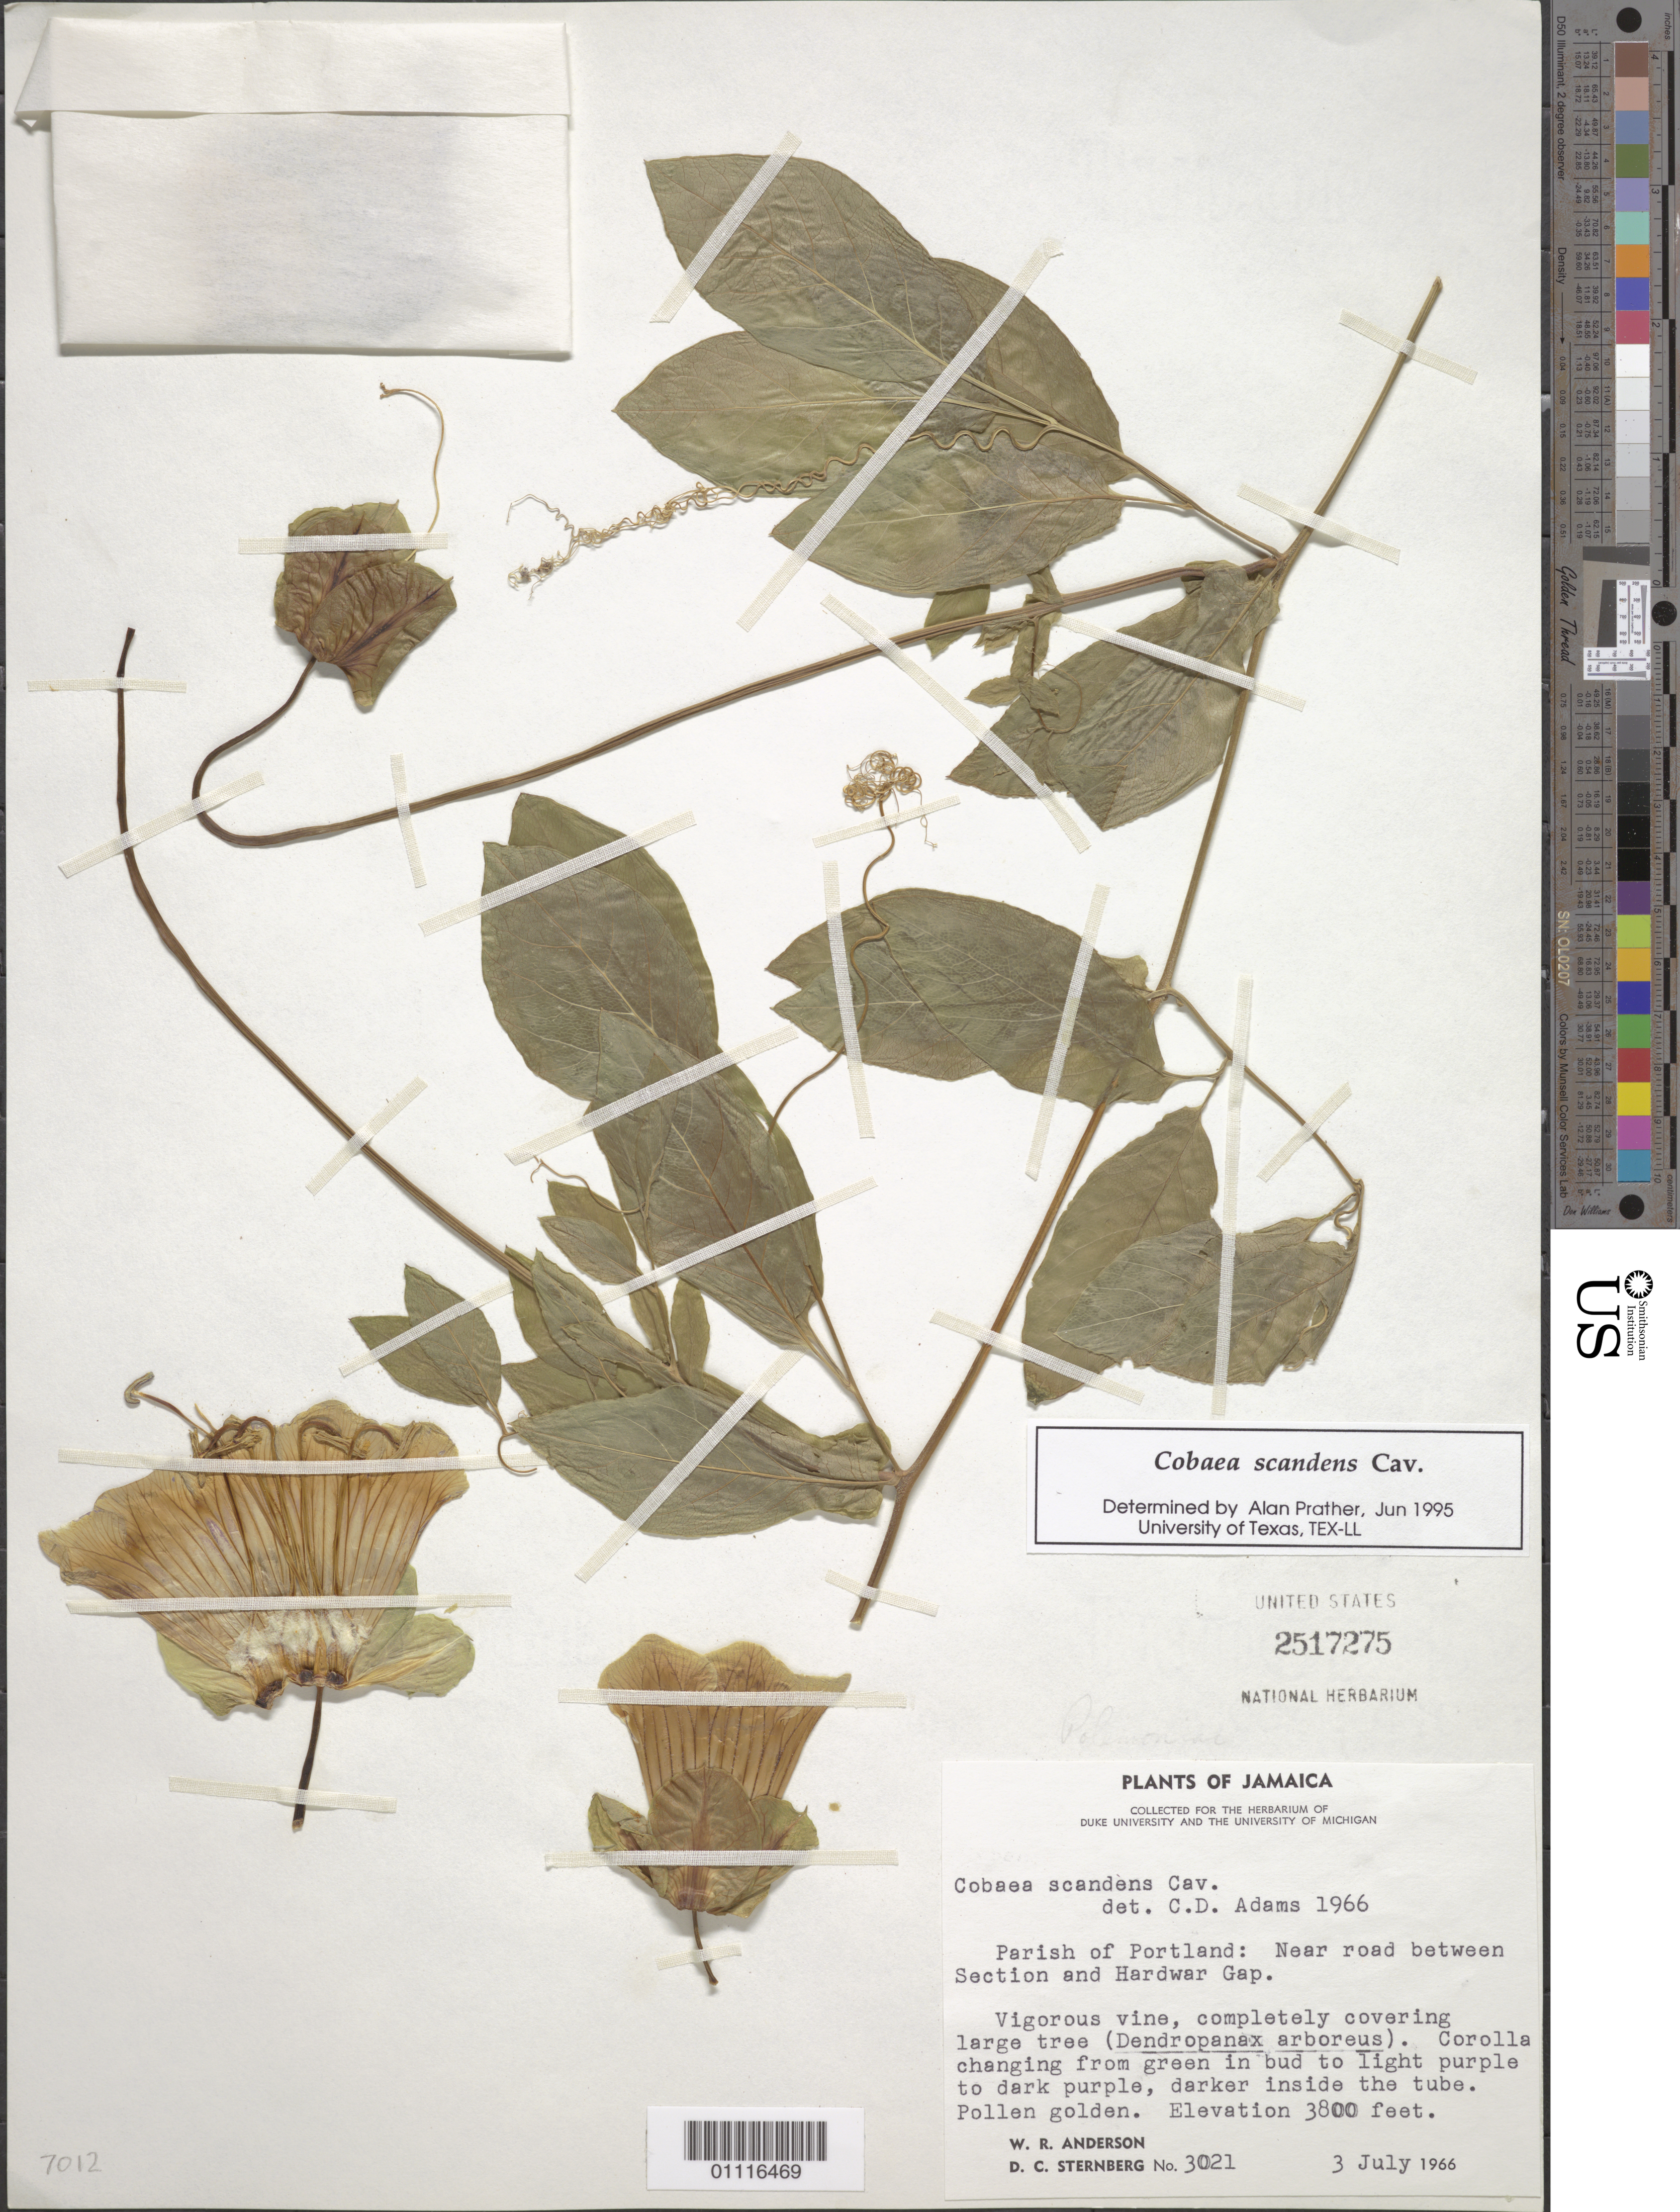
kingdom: Plantae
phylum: Tracheophyta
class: Magnoliopsida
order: Ericales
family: Polemoniaceae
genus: Cobaea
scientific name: Cobaea scandens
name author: Cav.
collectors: W. R. Anderson & D. Sternberg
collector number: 3021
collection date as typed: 03 Jul 1966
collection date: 1966-07-03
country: Jamaica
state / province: Portland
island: Jamaica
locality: Near road between Section and Hardwar Gap.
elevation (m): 1158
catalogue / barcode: US 2517275